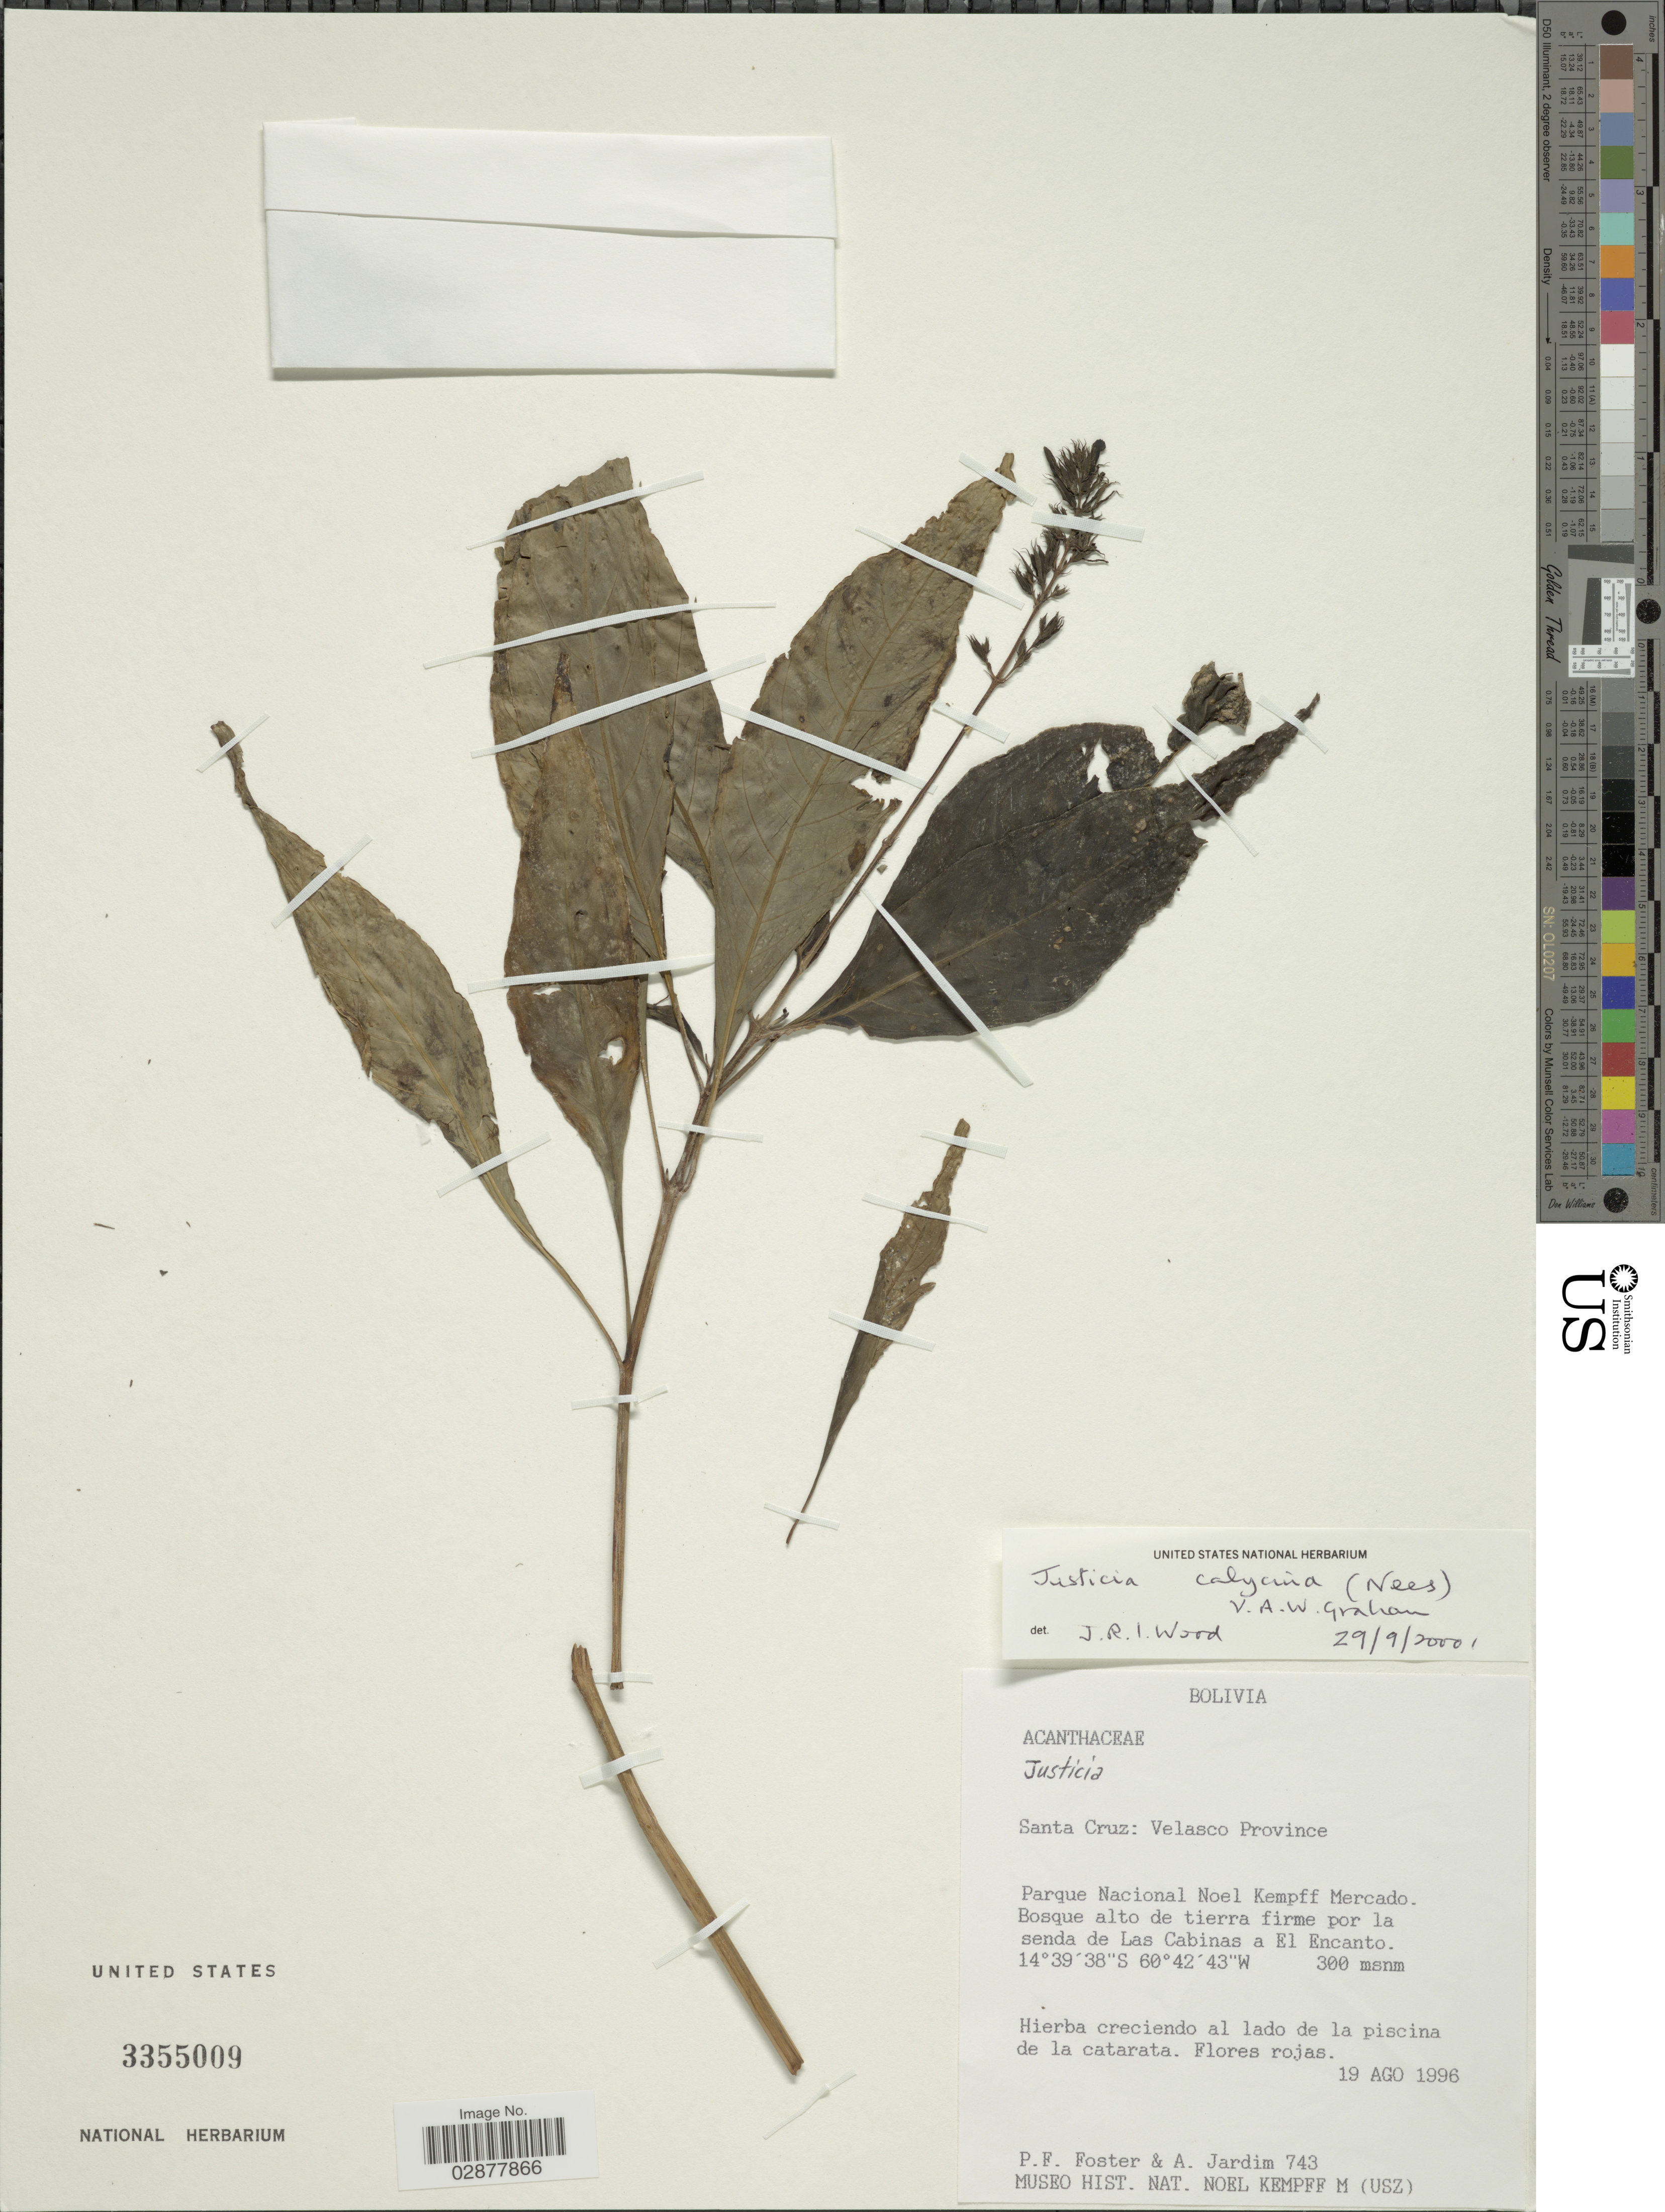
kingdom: Plantae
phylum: Tracheophyta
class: Magnoliopsida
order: Lamiales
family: Acanthaceae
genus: Justicia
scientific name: Justicia calycina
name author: (Nees) V.A.W. Graham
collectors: P. Foster & A. Jardim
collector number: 743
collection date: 1996-08-19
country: Bolivia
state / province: Santa Cruz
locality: Velasco Province. Parque Nacional Noel Kempff Mercado. Bosque alto de tierra firme por la senda de Las Cabinas a El Encanto.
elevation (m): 300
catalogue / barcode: US 3355009